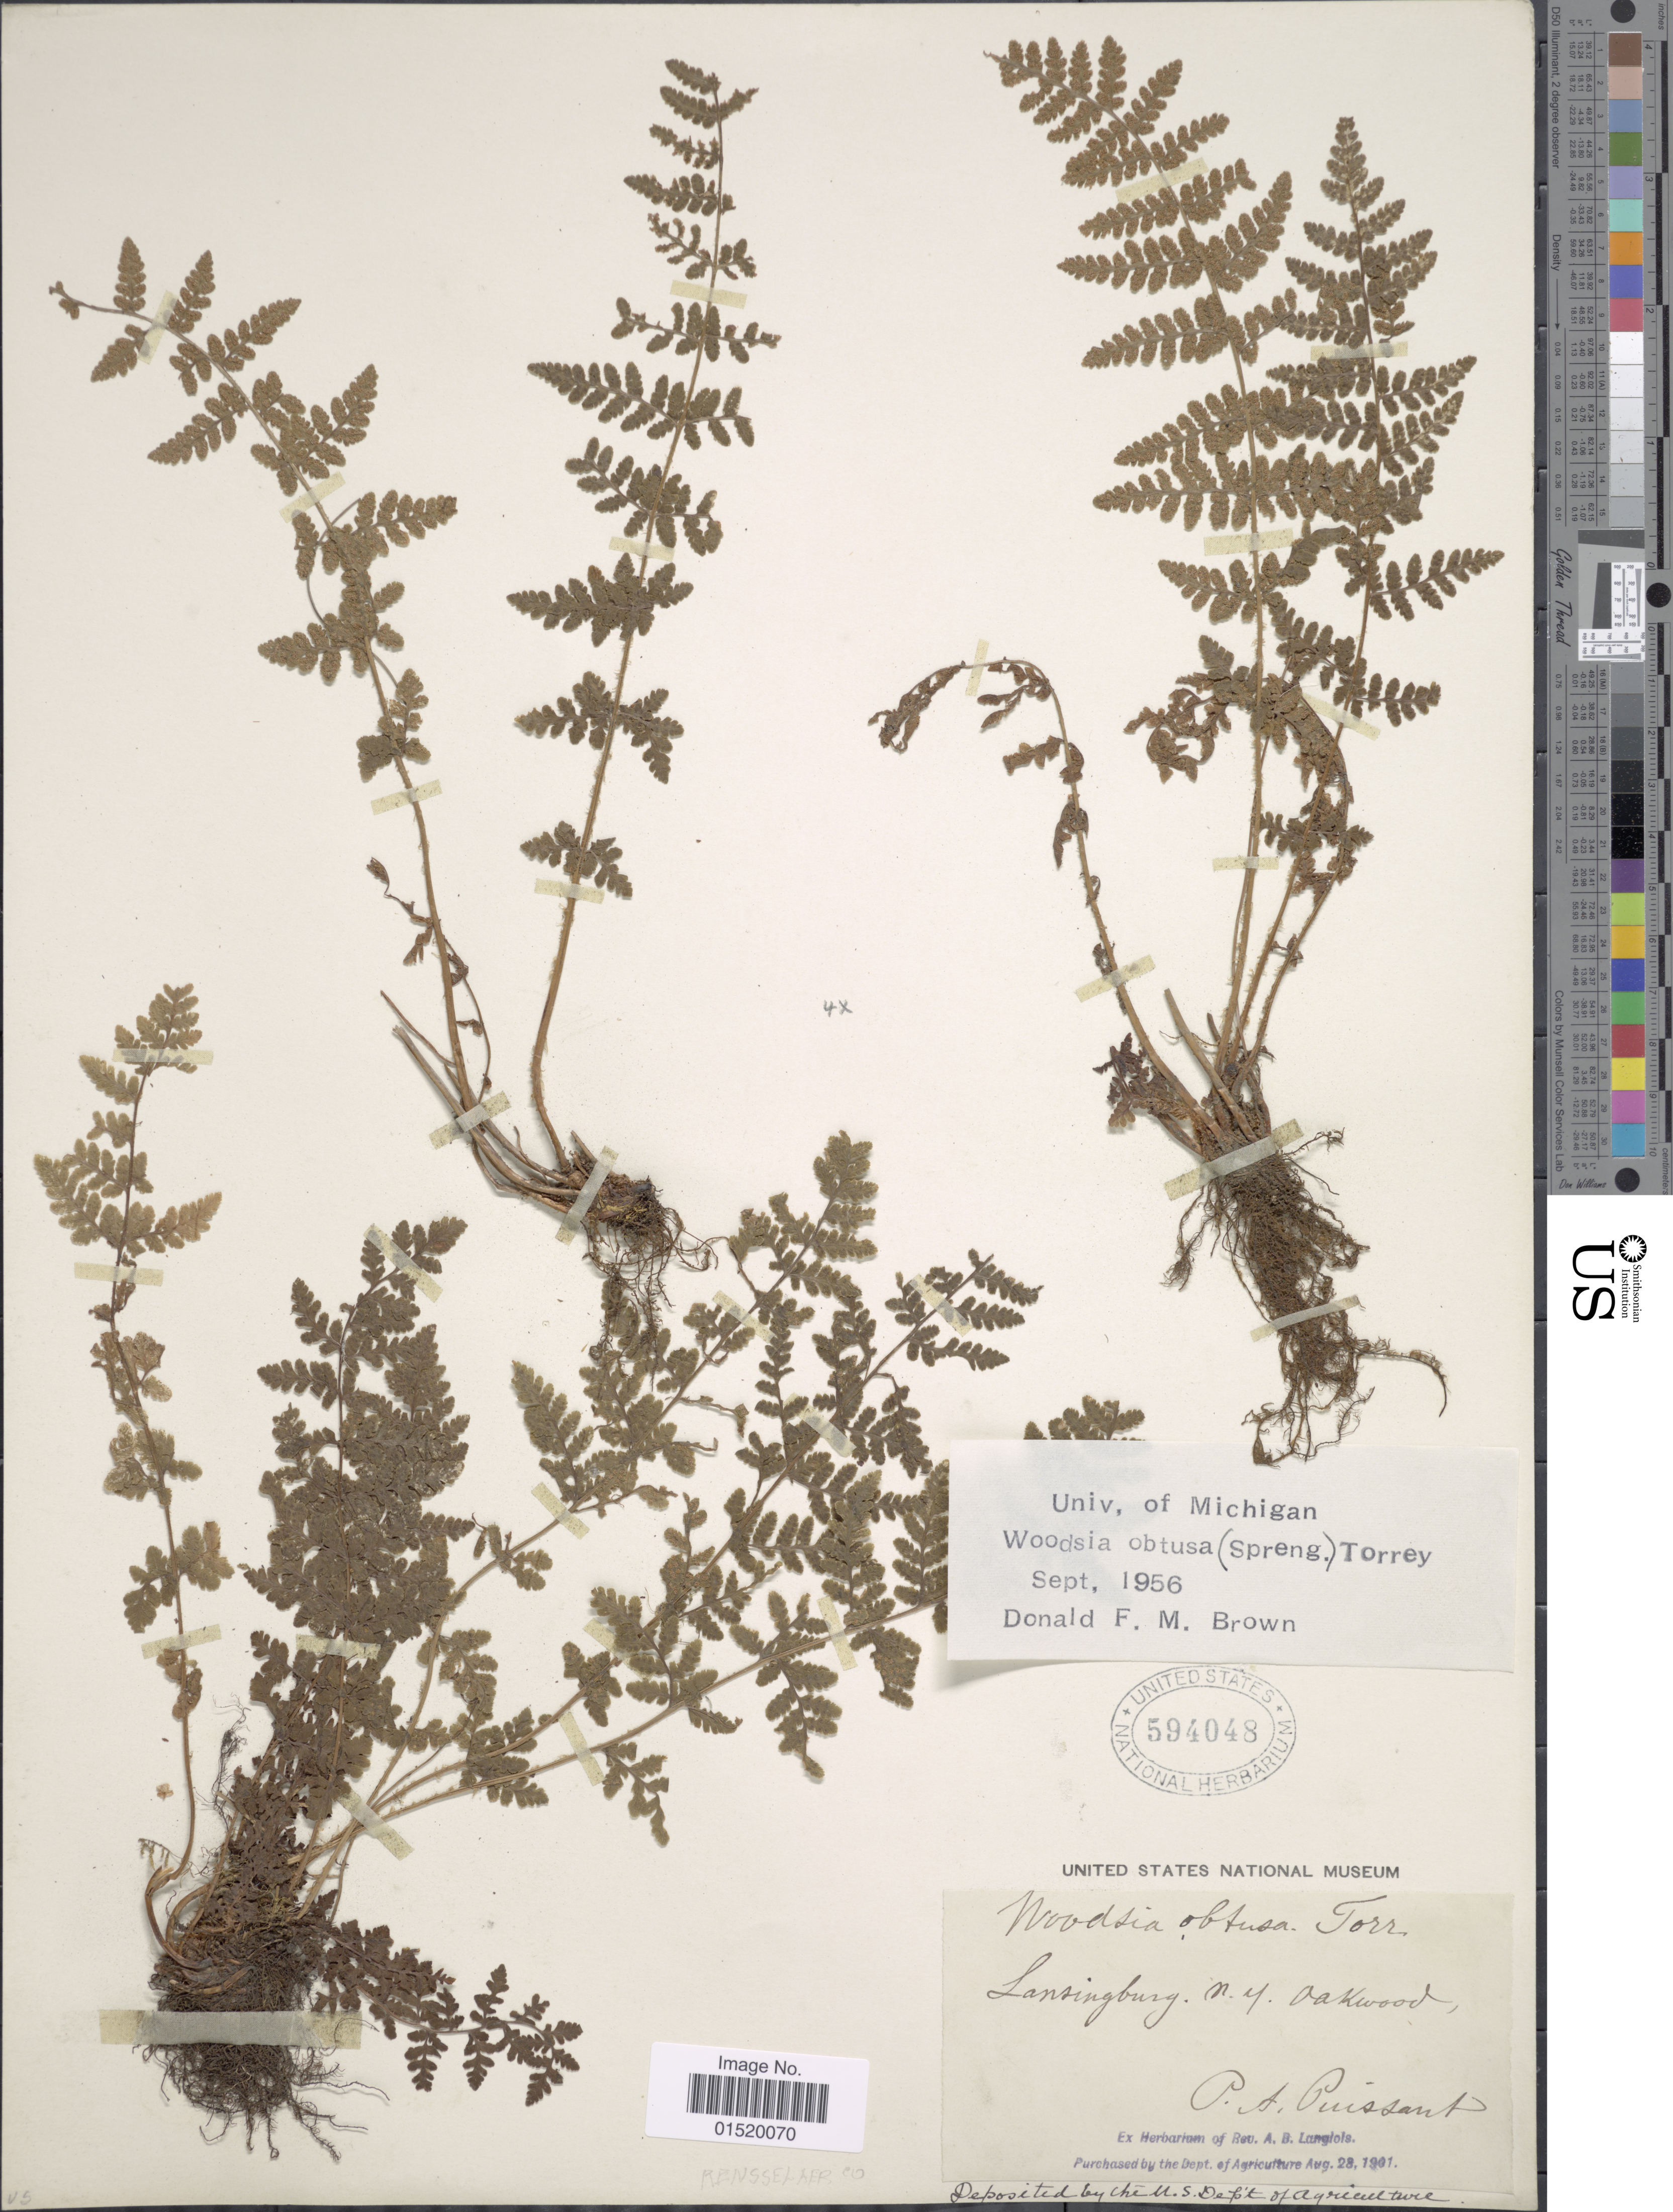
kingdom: Plantae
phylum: Tracheophyta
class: Polypodiopsida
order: Polypodiales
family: Woodsiaceae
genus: Woodsia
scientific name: Woodsia obtusa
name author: (Spreng.) Torr.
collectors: P. Puissant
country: United States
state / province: New York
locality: Lansingburg, Oakwood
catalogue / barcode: US 594048